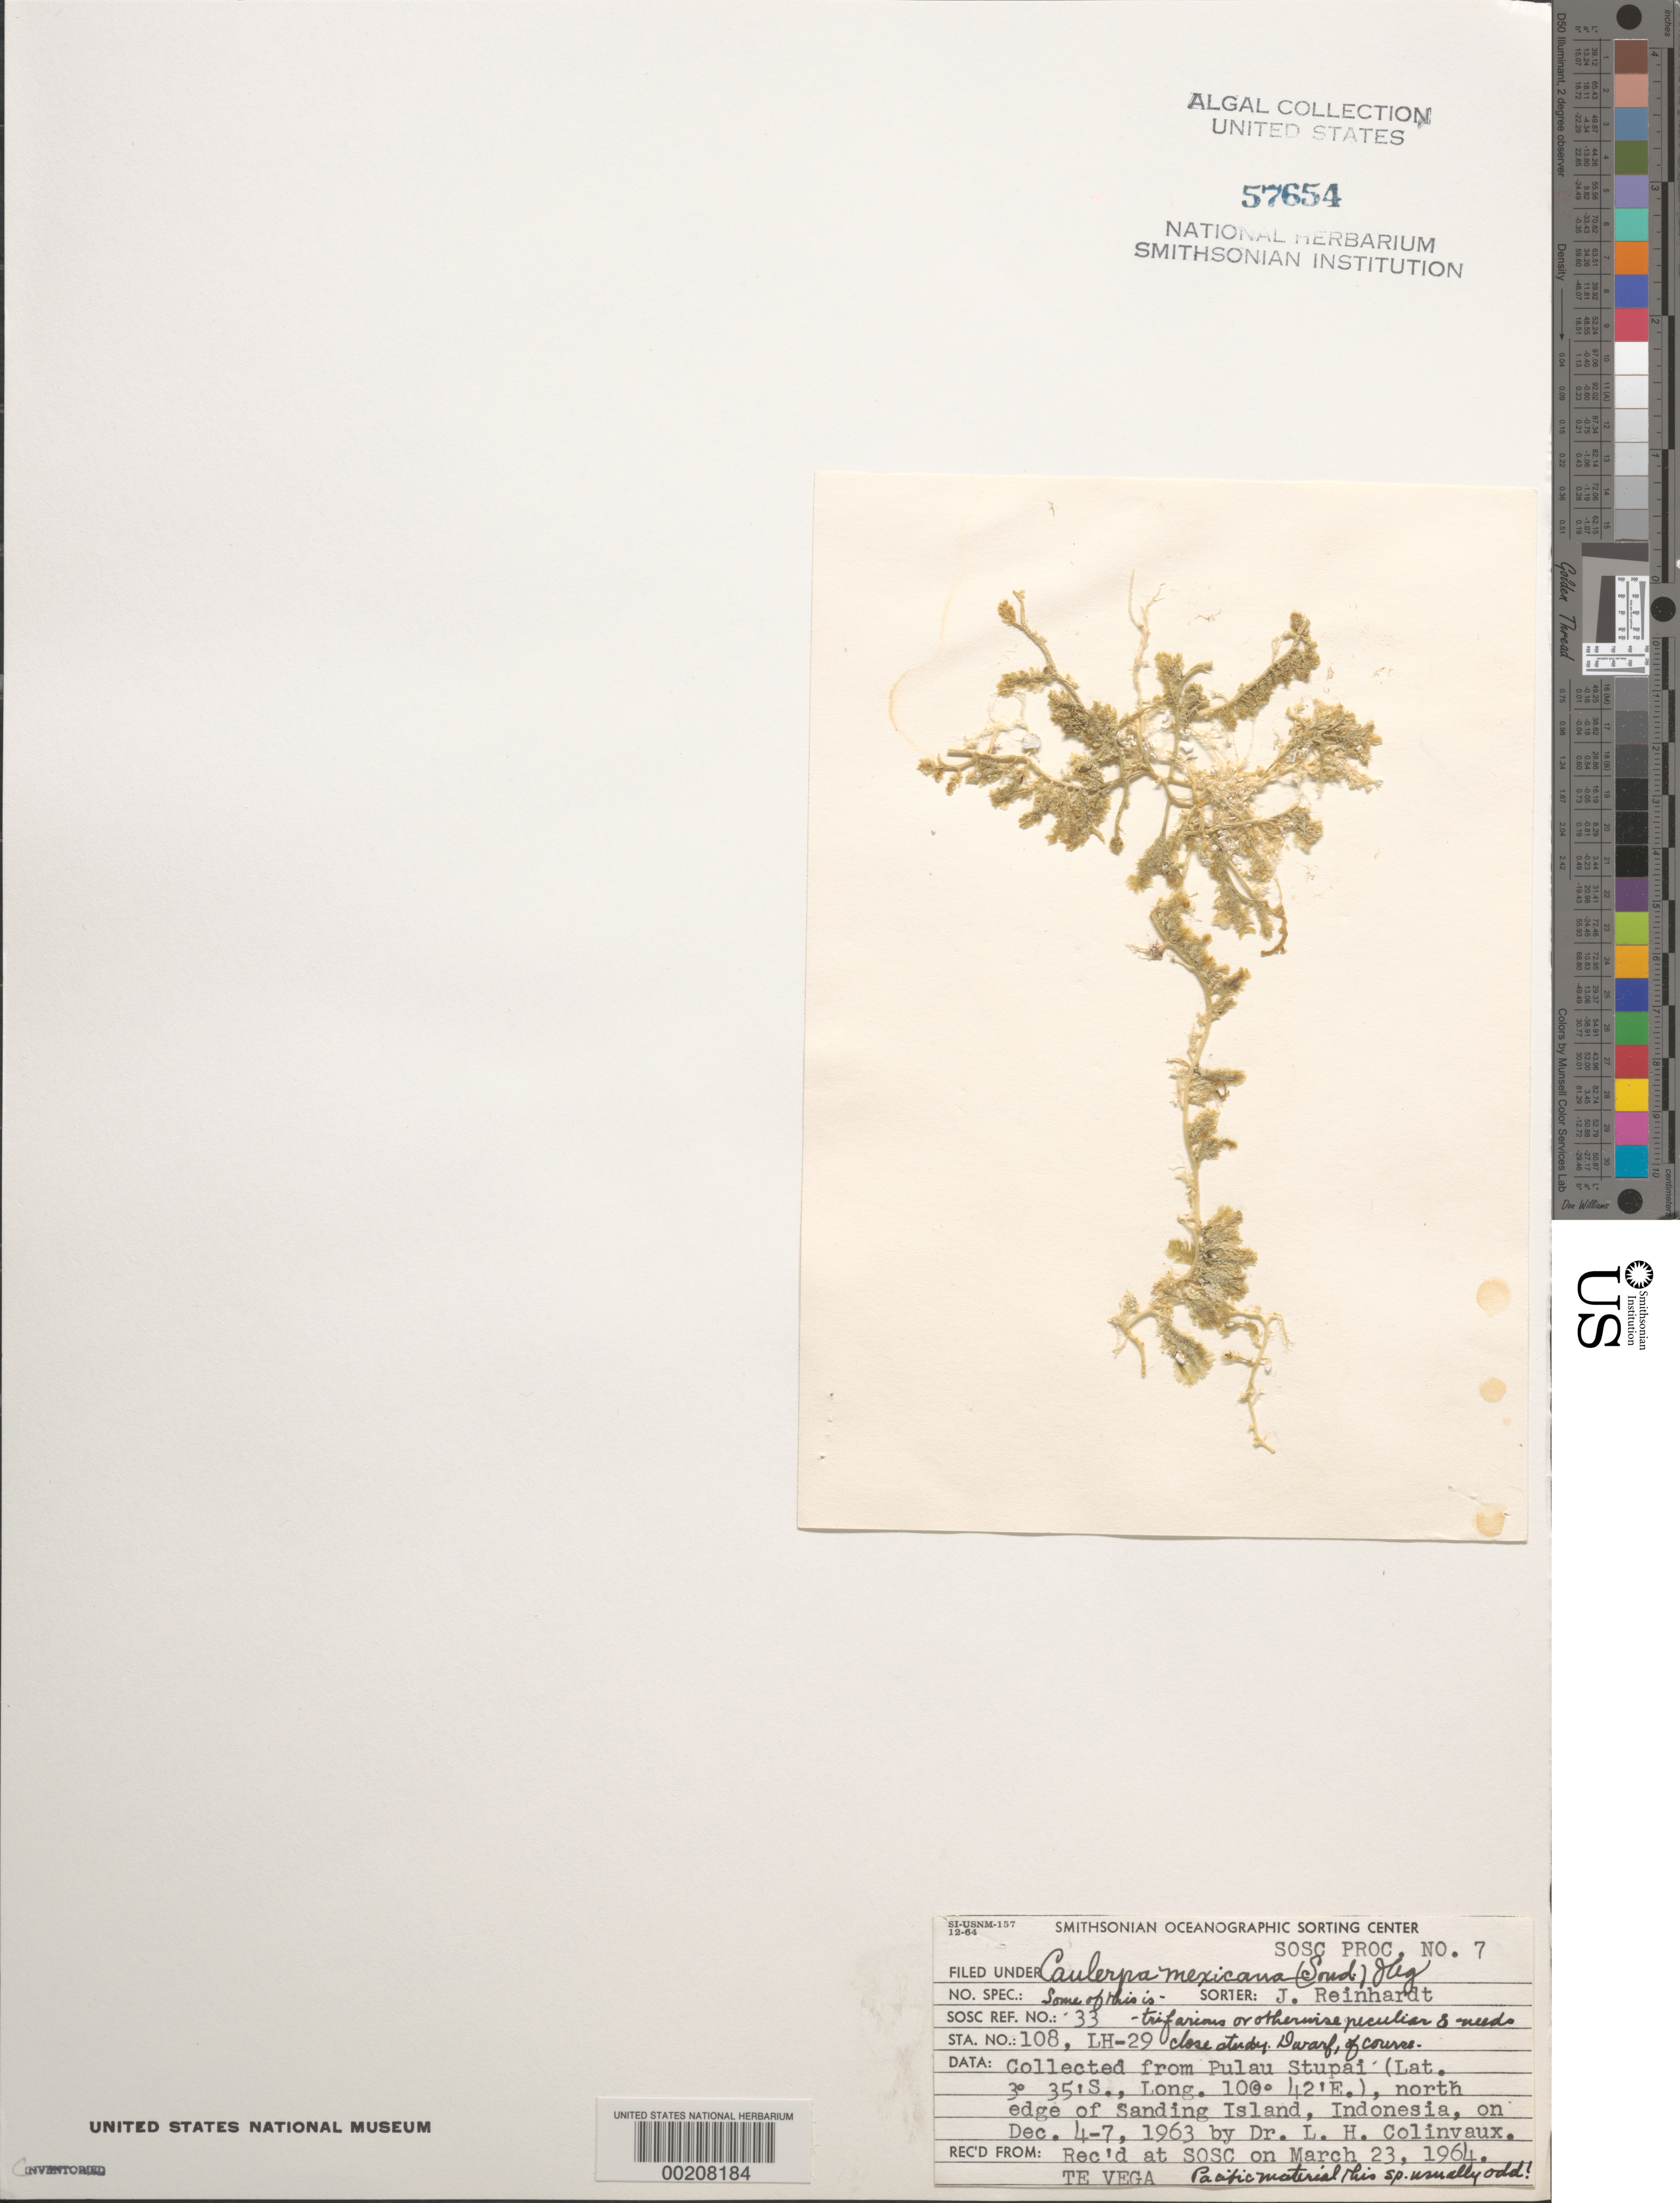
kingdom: Plantae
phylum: Chlorophyta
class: Ulvophyceae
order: Bryopsidales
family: Caulerpaceae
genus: Caulerpa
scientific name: Caulerpa mexicana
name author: Sond. ex Kütz.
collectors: L. Hillis-Colinvaux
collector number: LH-29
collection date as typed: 04 Dec 1963 to 07 Dec 1963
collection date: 1963-12-04/1963-12-07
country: Indonesia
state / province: Sumatra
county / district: Sumatera Barat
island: Pulau Stupai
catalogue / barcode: US 57654